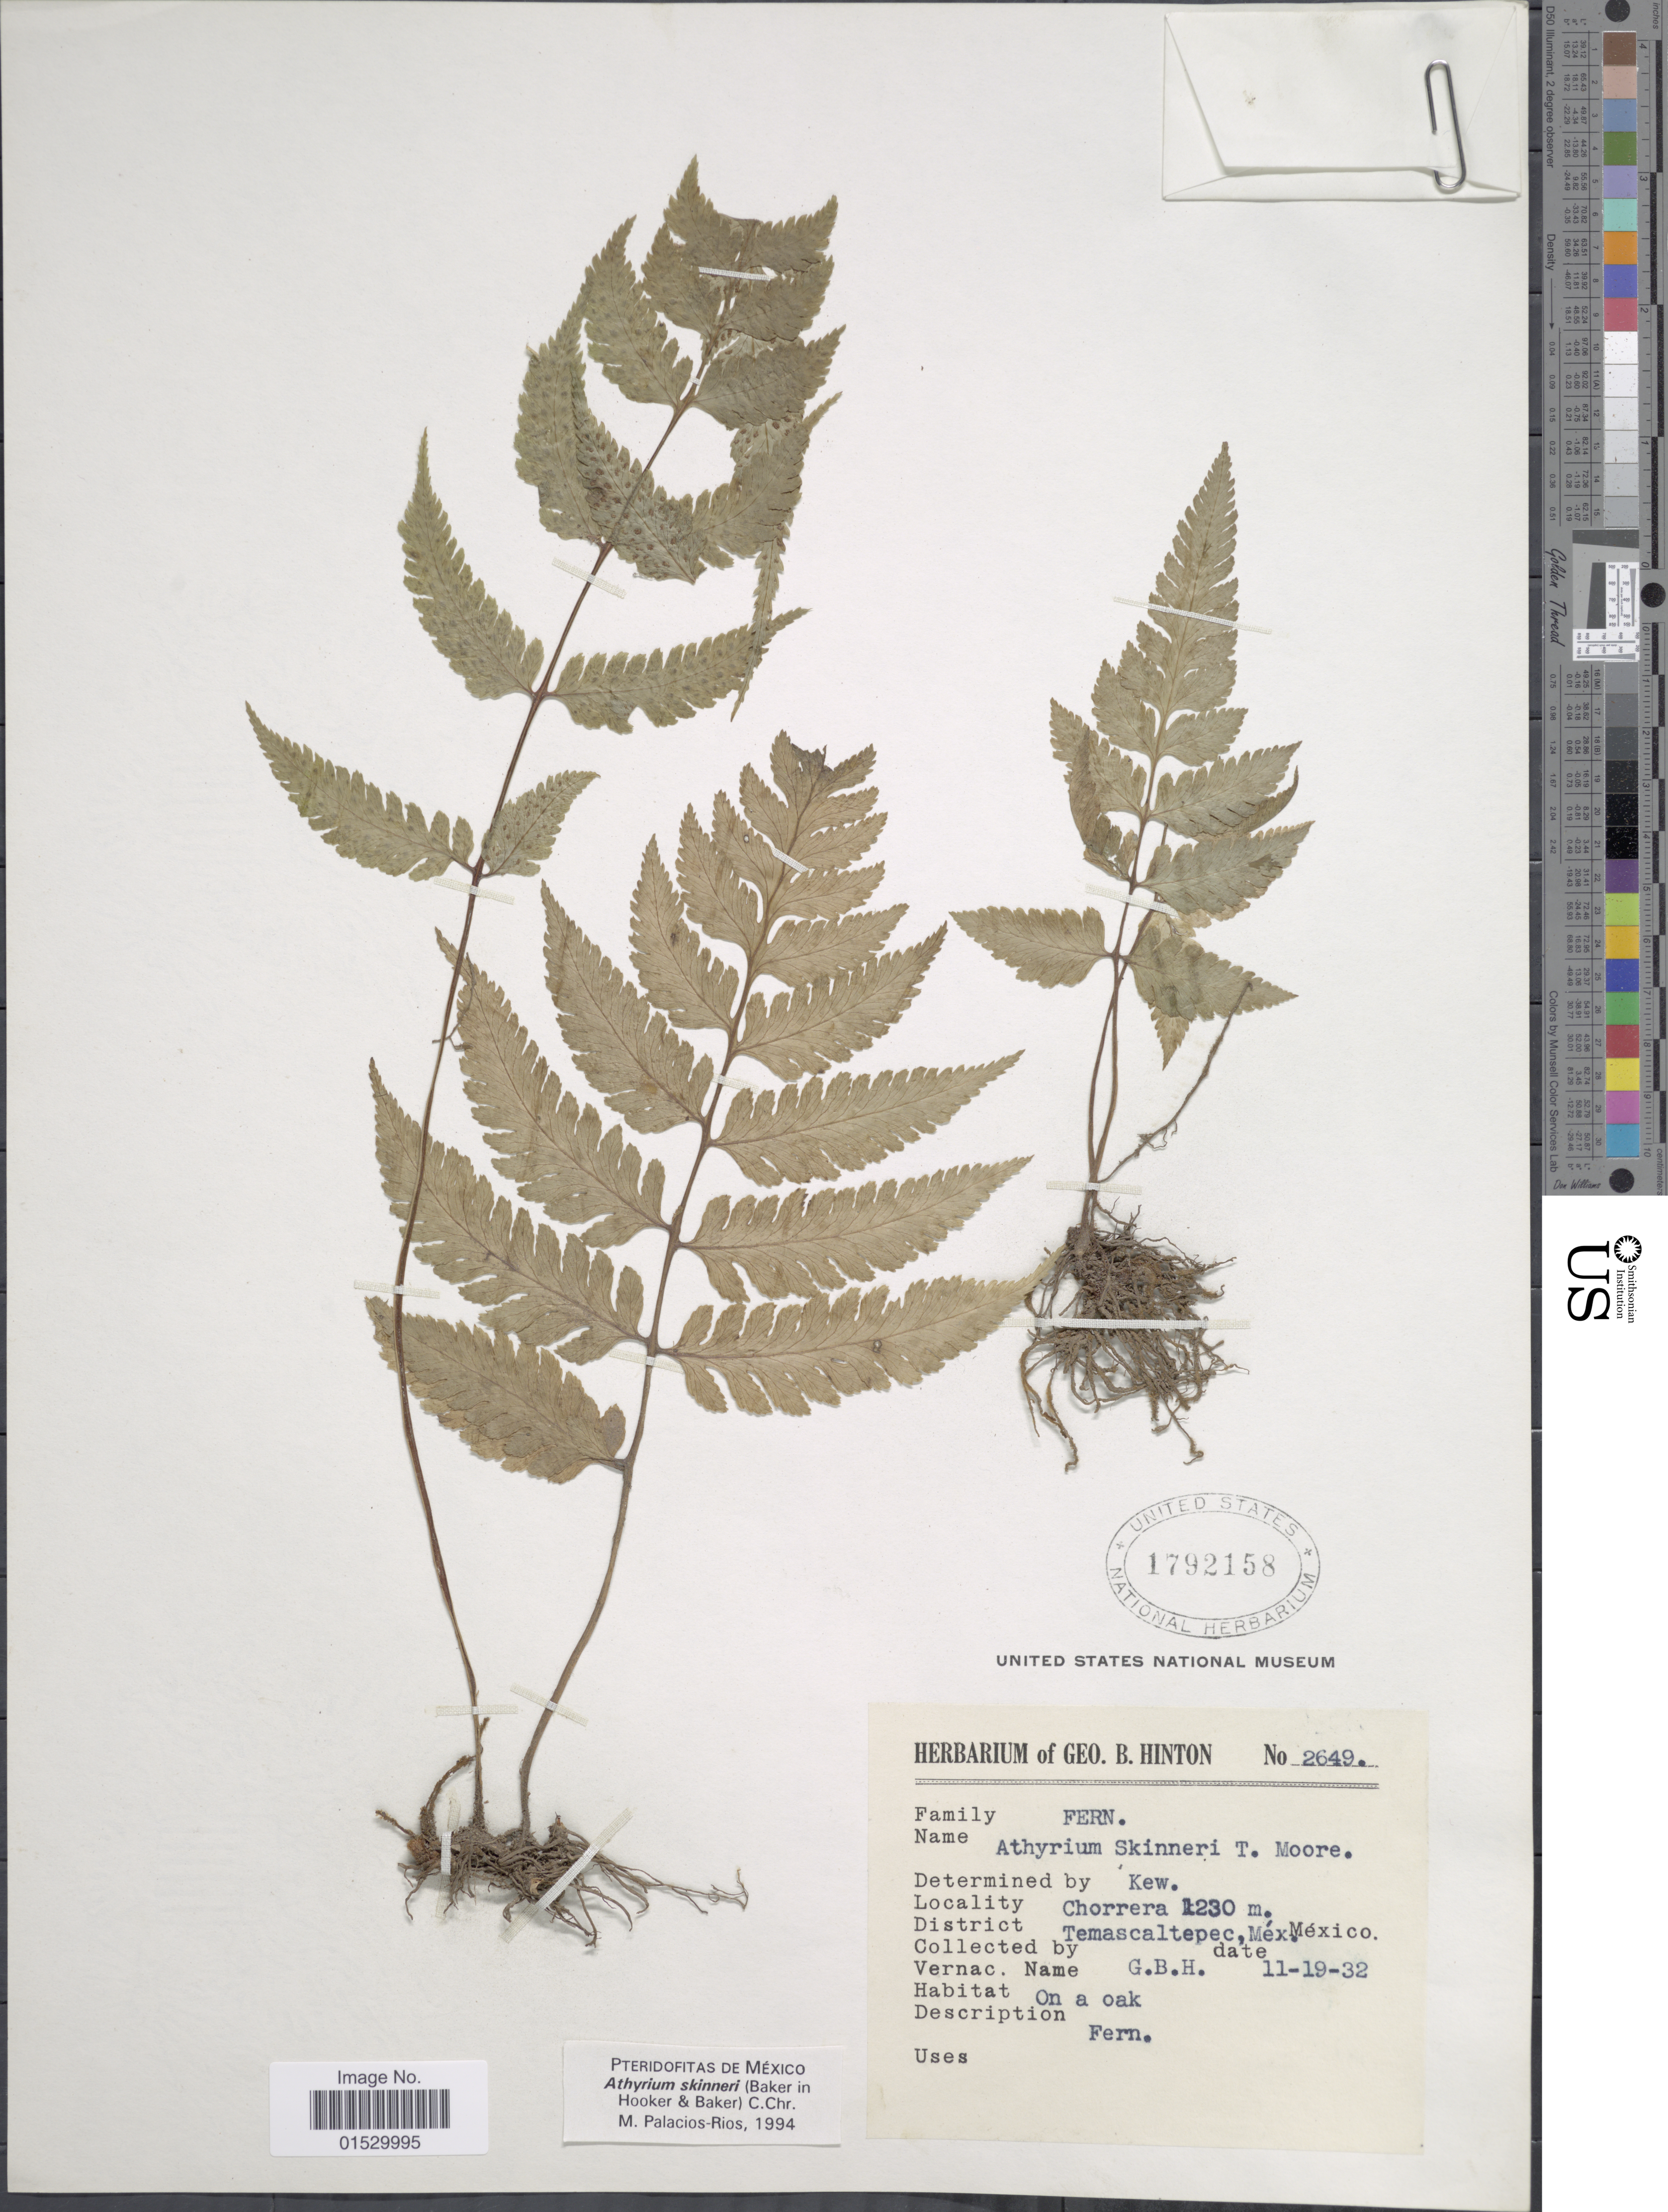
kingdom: Plantae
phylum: Tracheophyta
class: Polypodiopsida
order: Polypodiales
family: Athyriaceae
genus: Athyrium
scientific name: Athyrium skinneri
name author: (Baker) Diels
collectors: G. B. Hinton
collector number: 2649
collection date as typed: Transcribed d/m/y: 19/11/32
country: Mexico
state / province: México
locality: Chorrera, Temascaltepec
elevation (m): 1230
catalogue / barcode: US 1792158